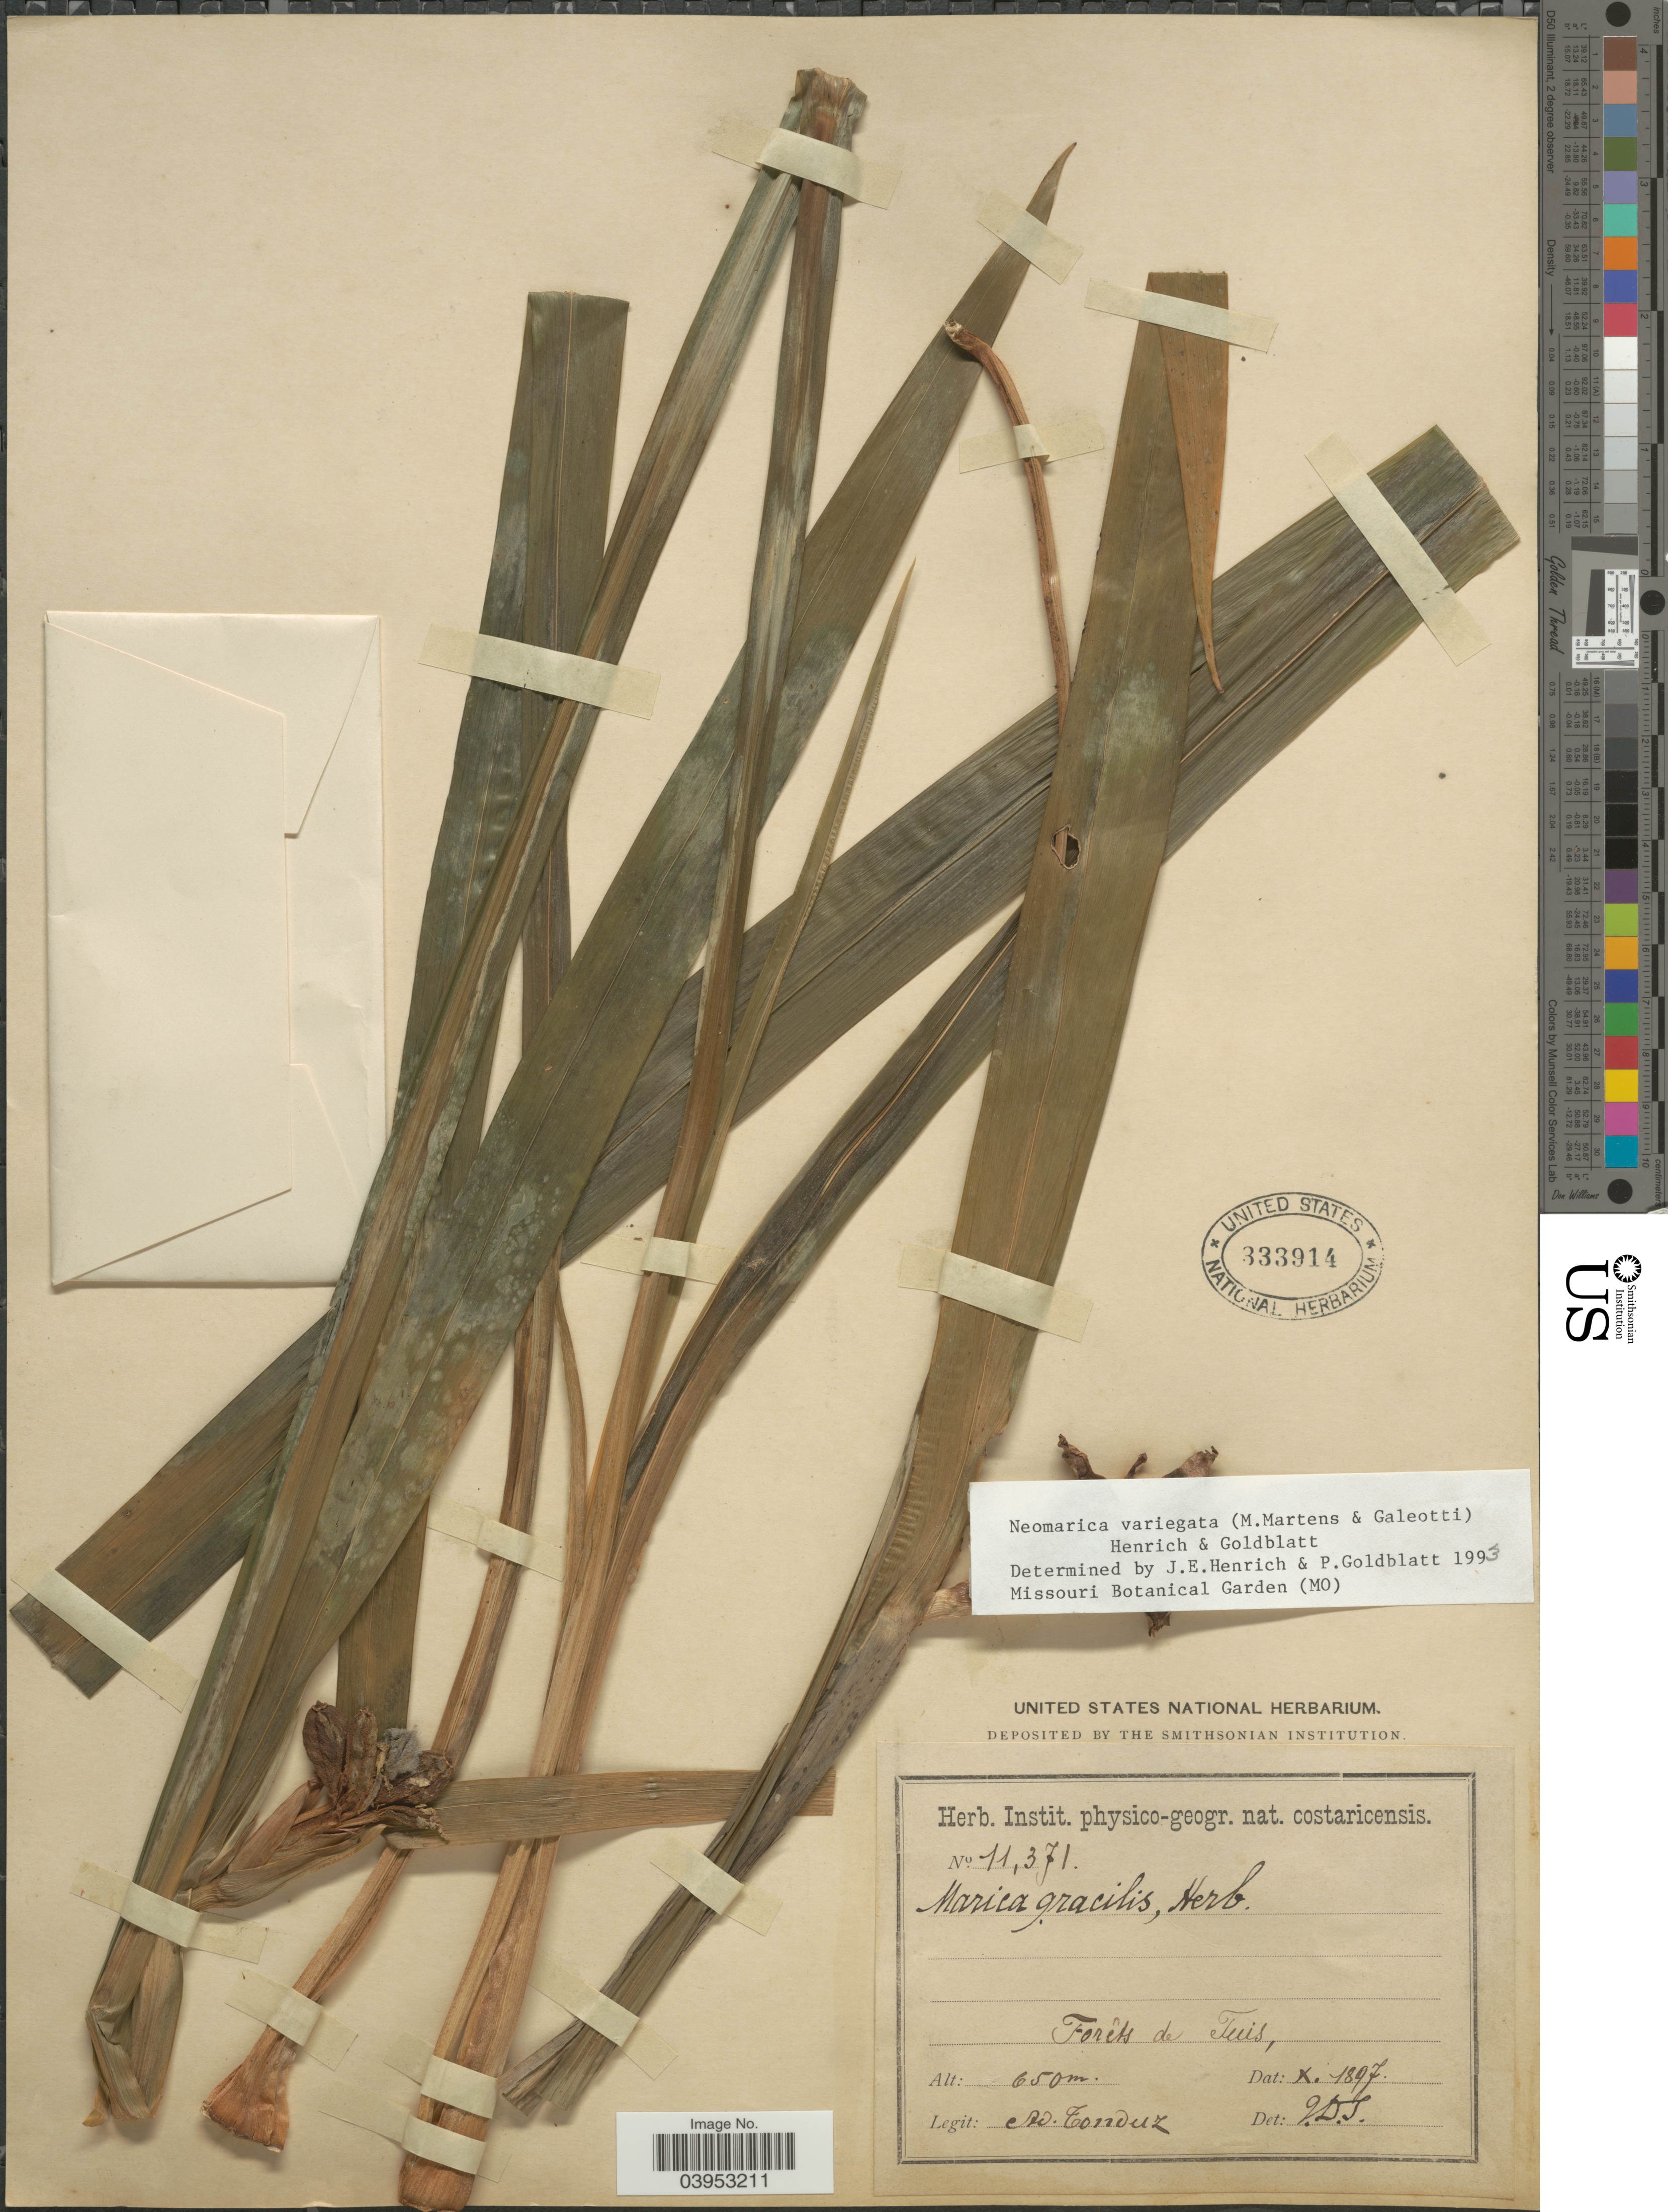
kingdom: Plantae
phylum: Tracheophyta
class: Liliopsida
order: Asparagales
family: Iridaceae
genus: Neomarica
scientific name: Neomarica variegata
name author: (M. Martens & Galeotti) Henrich & Goldblatt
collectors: A. Tonduz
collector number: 11371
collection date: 1897-10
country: Costa Rica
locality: Forêts de Tuis.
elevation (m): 650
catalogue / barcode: US 333914